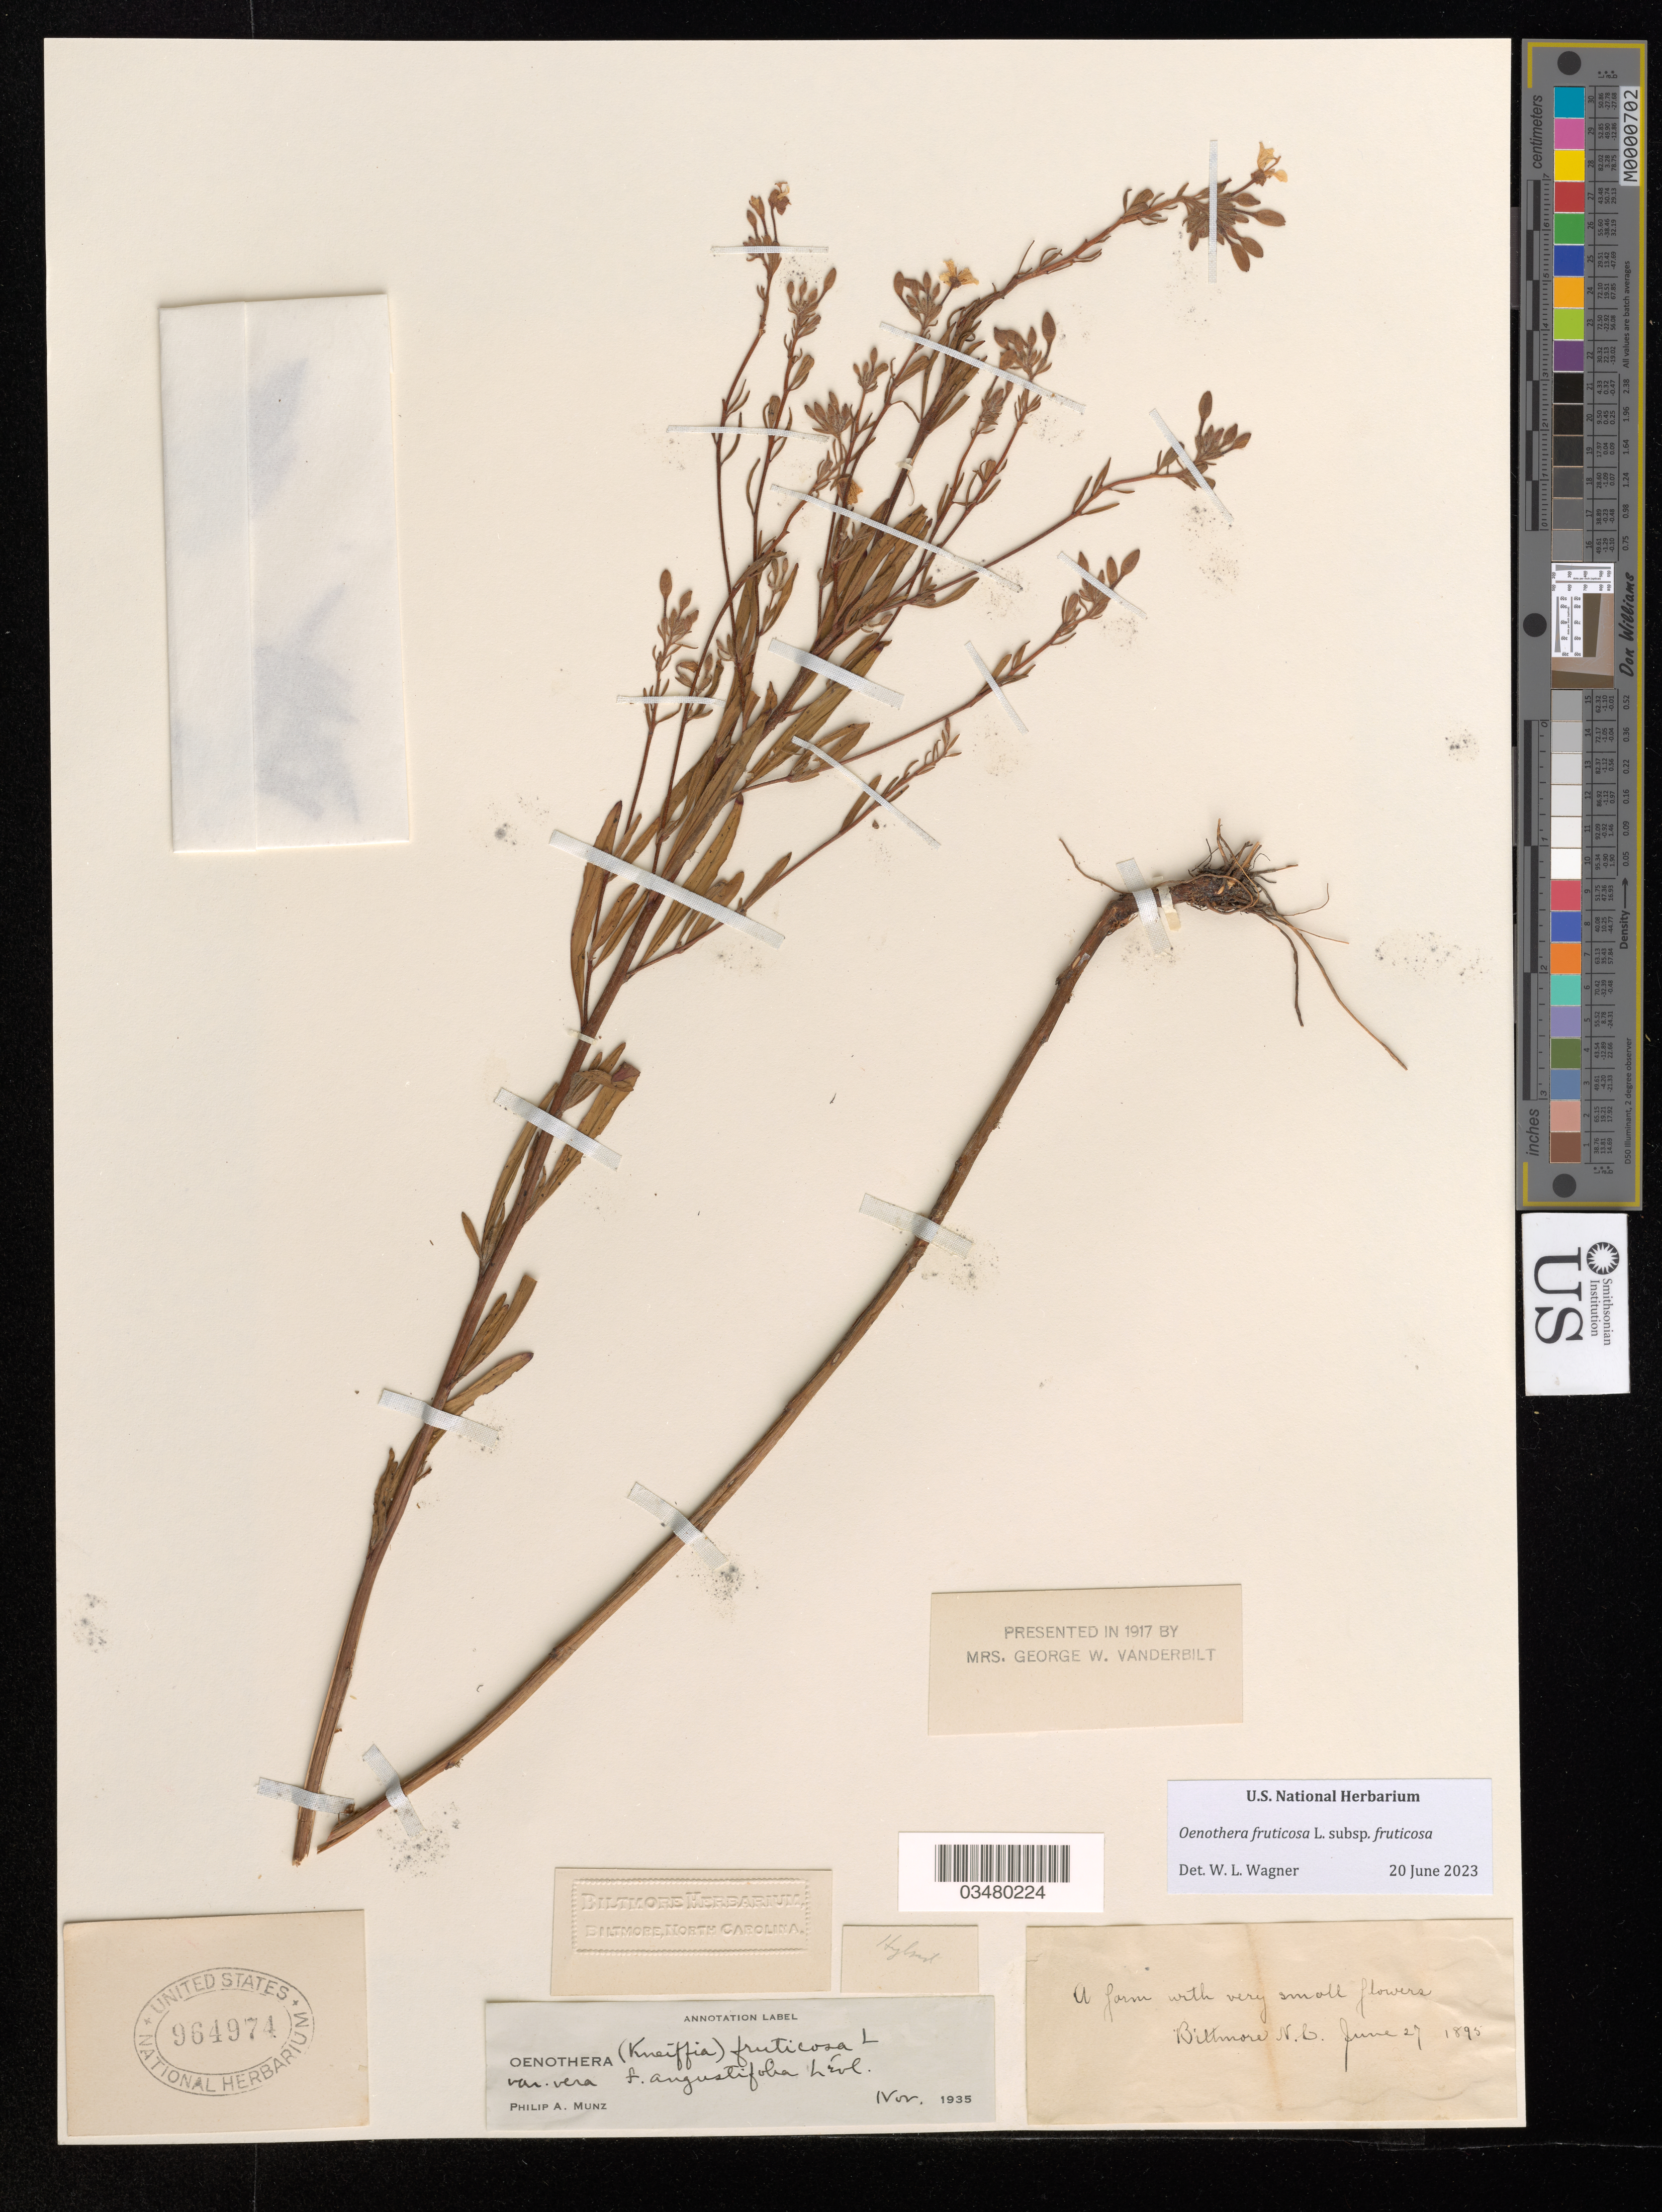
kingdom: Plantae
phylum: Tracheophyta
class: Magnoliopsida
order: Myrtales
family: Onagraceae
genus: Oenothera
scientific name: Oenothera fruticosa subsp. fruticosa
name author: L.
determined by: Wagner, W. L., (BOT), Smithsonian Institution - National Museum of Natural History (UNITED STATES)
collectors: ex herb. Biltmore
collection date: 1895-06-27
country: United States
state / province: North Carolina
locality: Biltmore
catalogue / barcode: US 964974